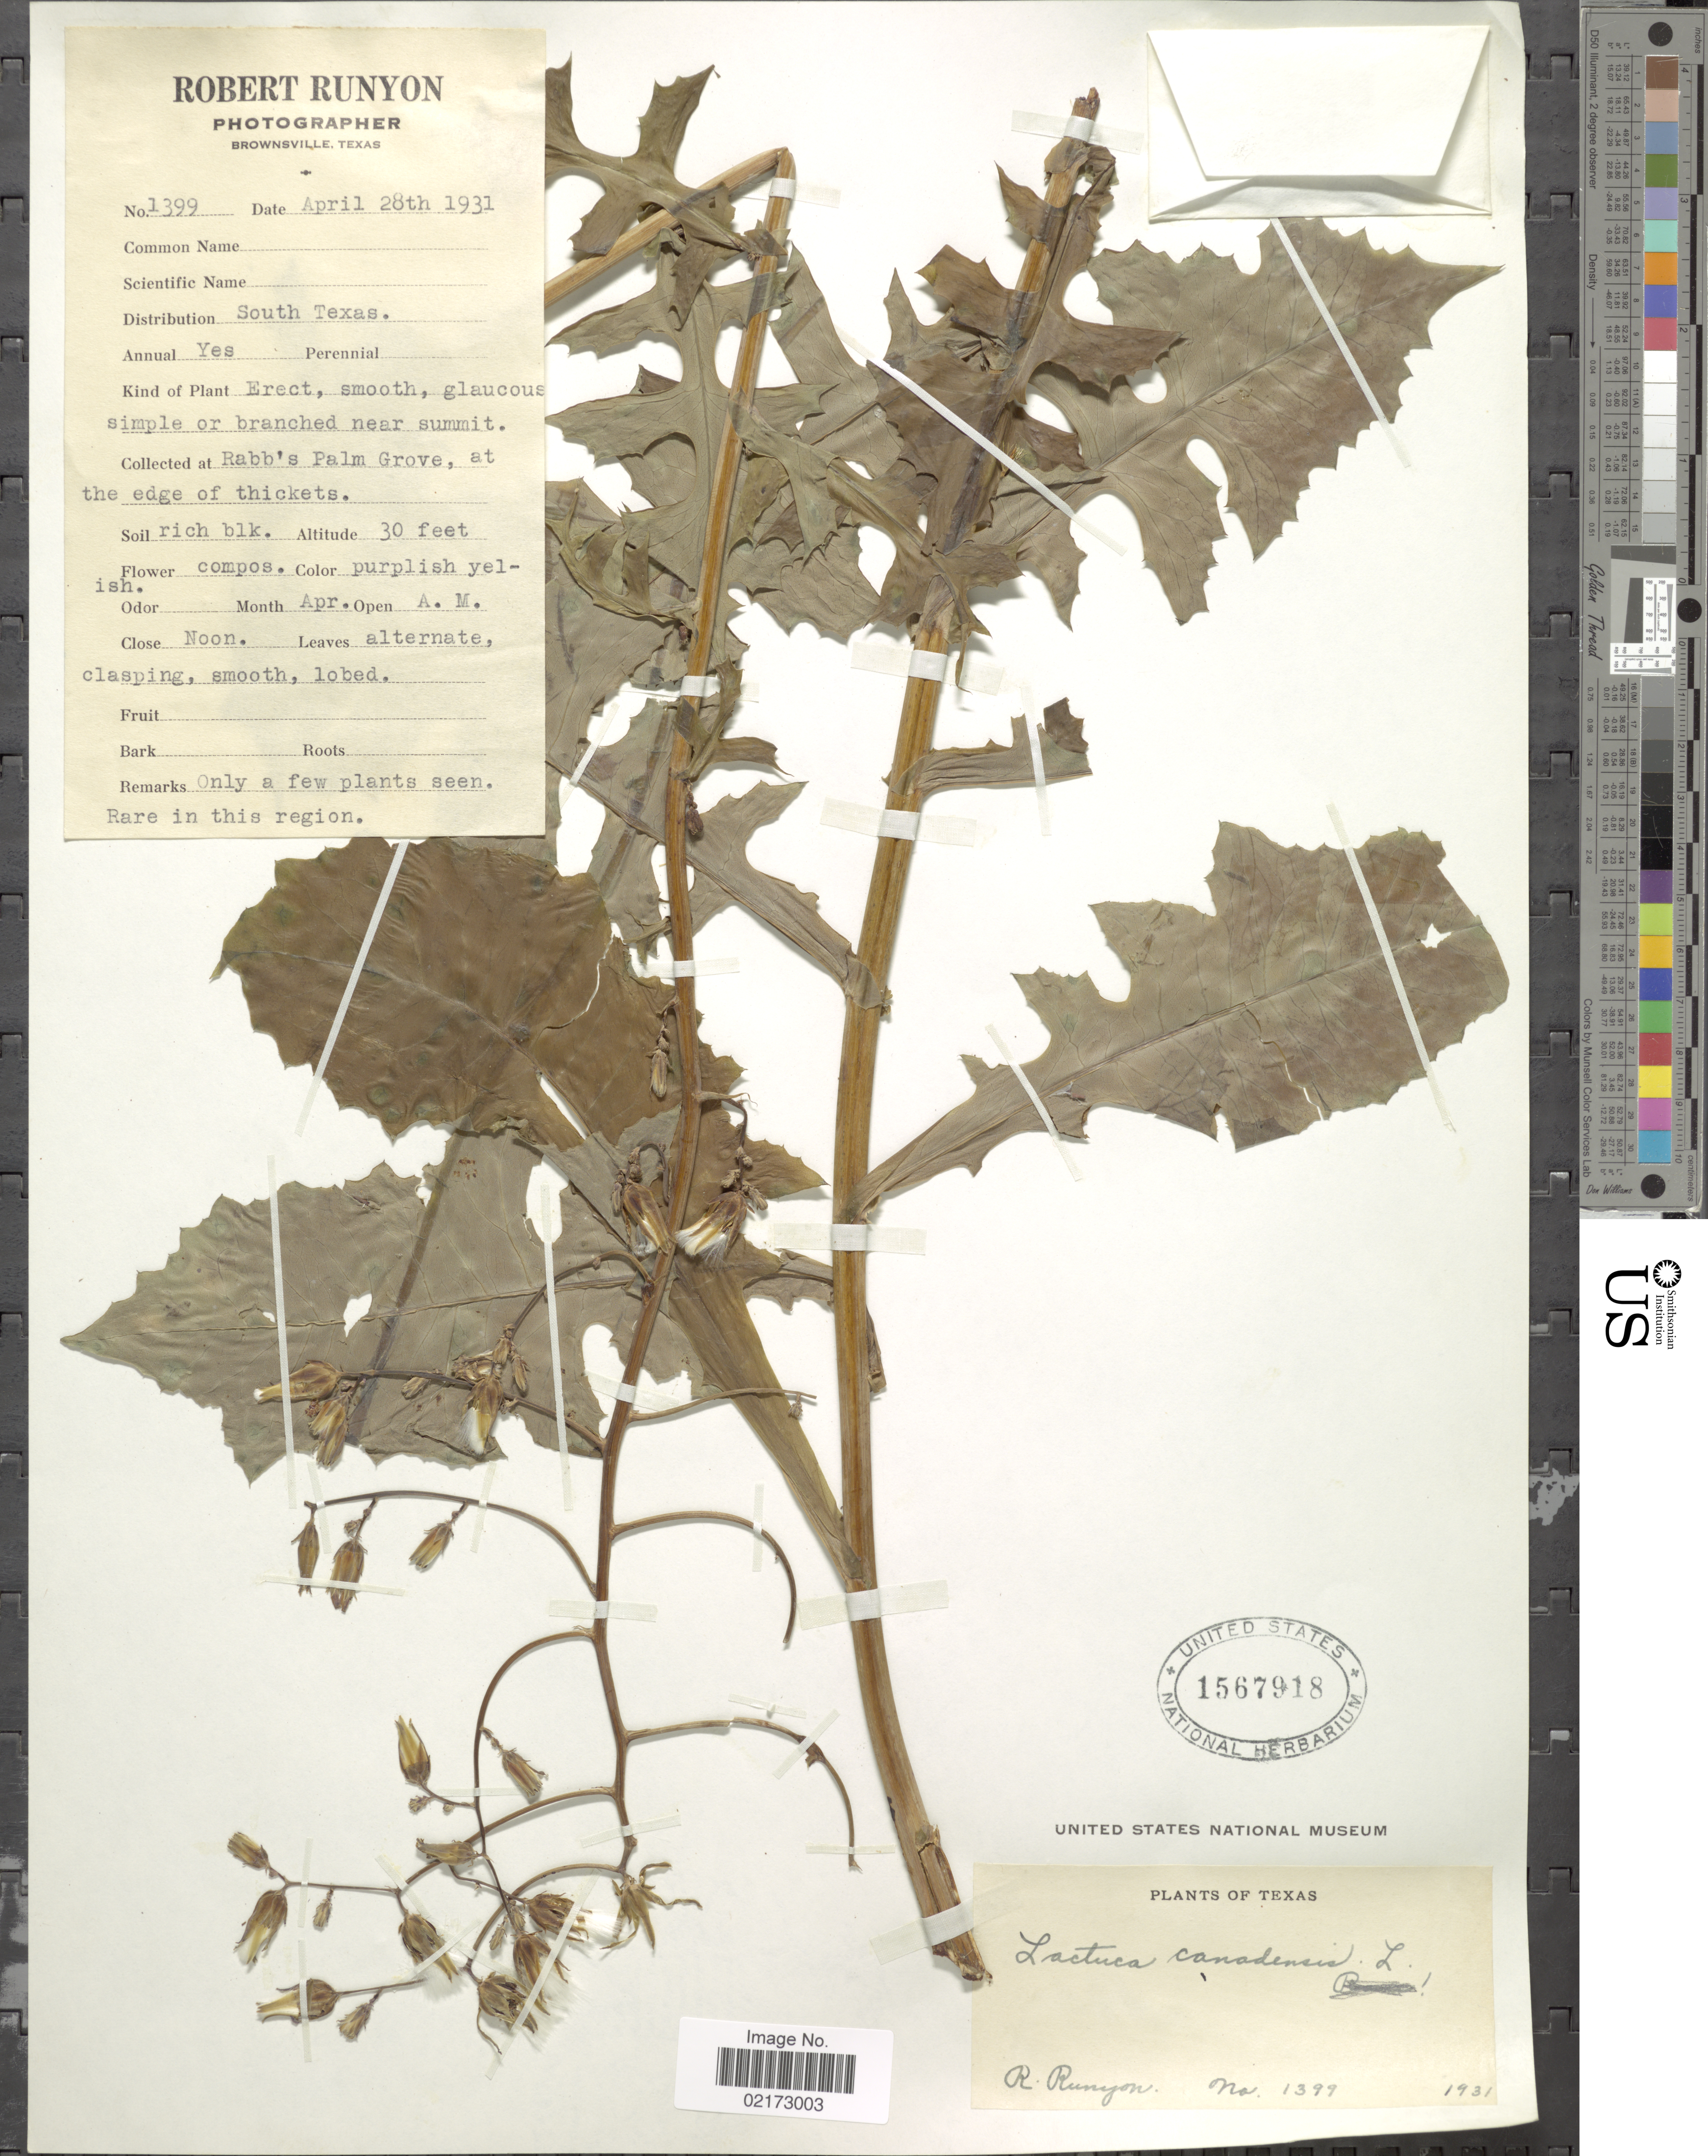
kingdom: Plantae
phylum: Tracheophyta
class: Magnoliopsida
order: Asterales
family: Asteraceae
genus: Lactuca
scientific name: Lactuca canadensis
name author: L.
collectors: R. Runyon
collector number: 1399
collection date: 1931-04-28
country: United States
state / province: Texas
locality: Rabb's Palm Grove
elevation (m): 9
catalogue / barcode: US 1567918